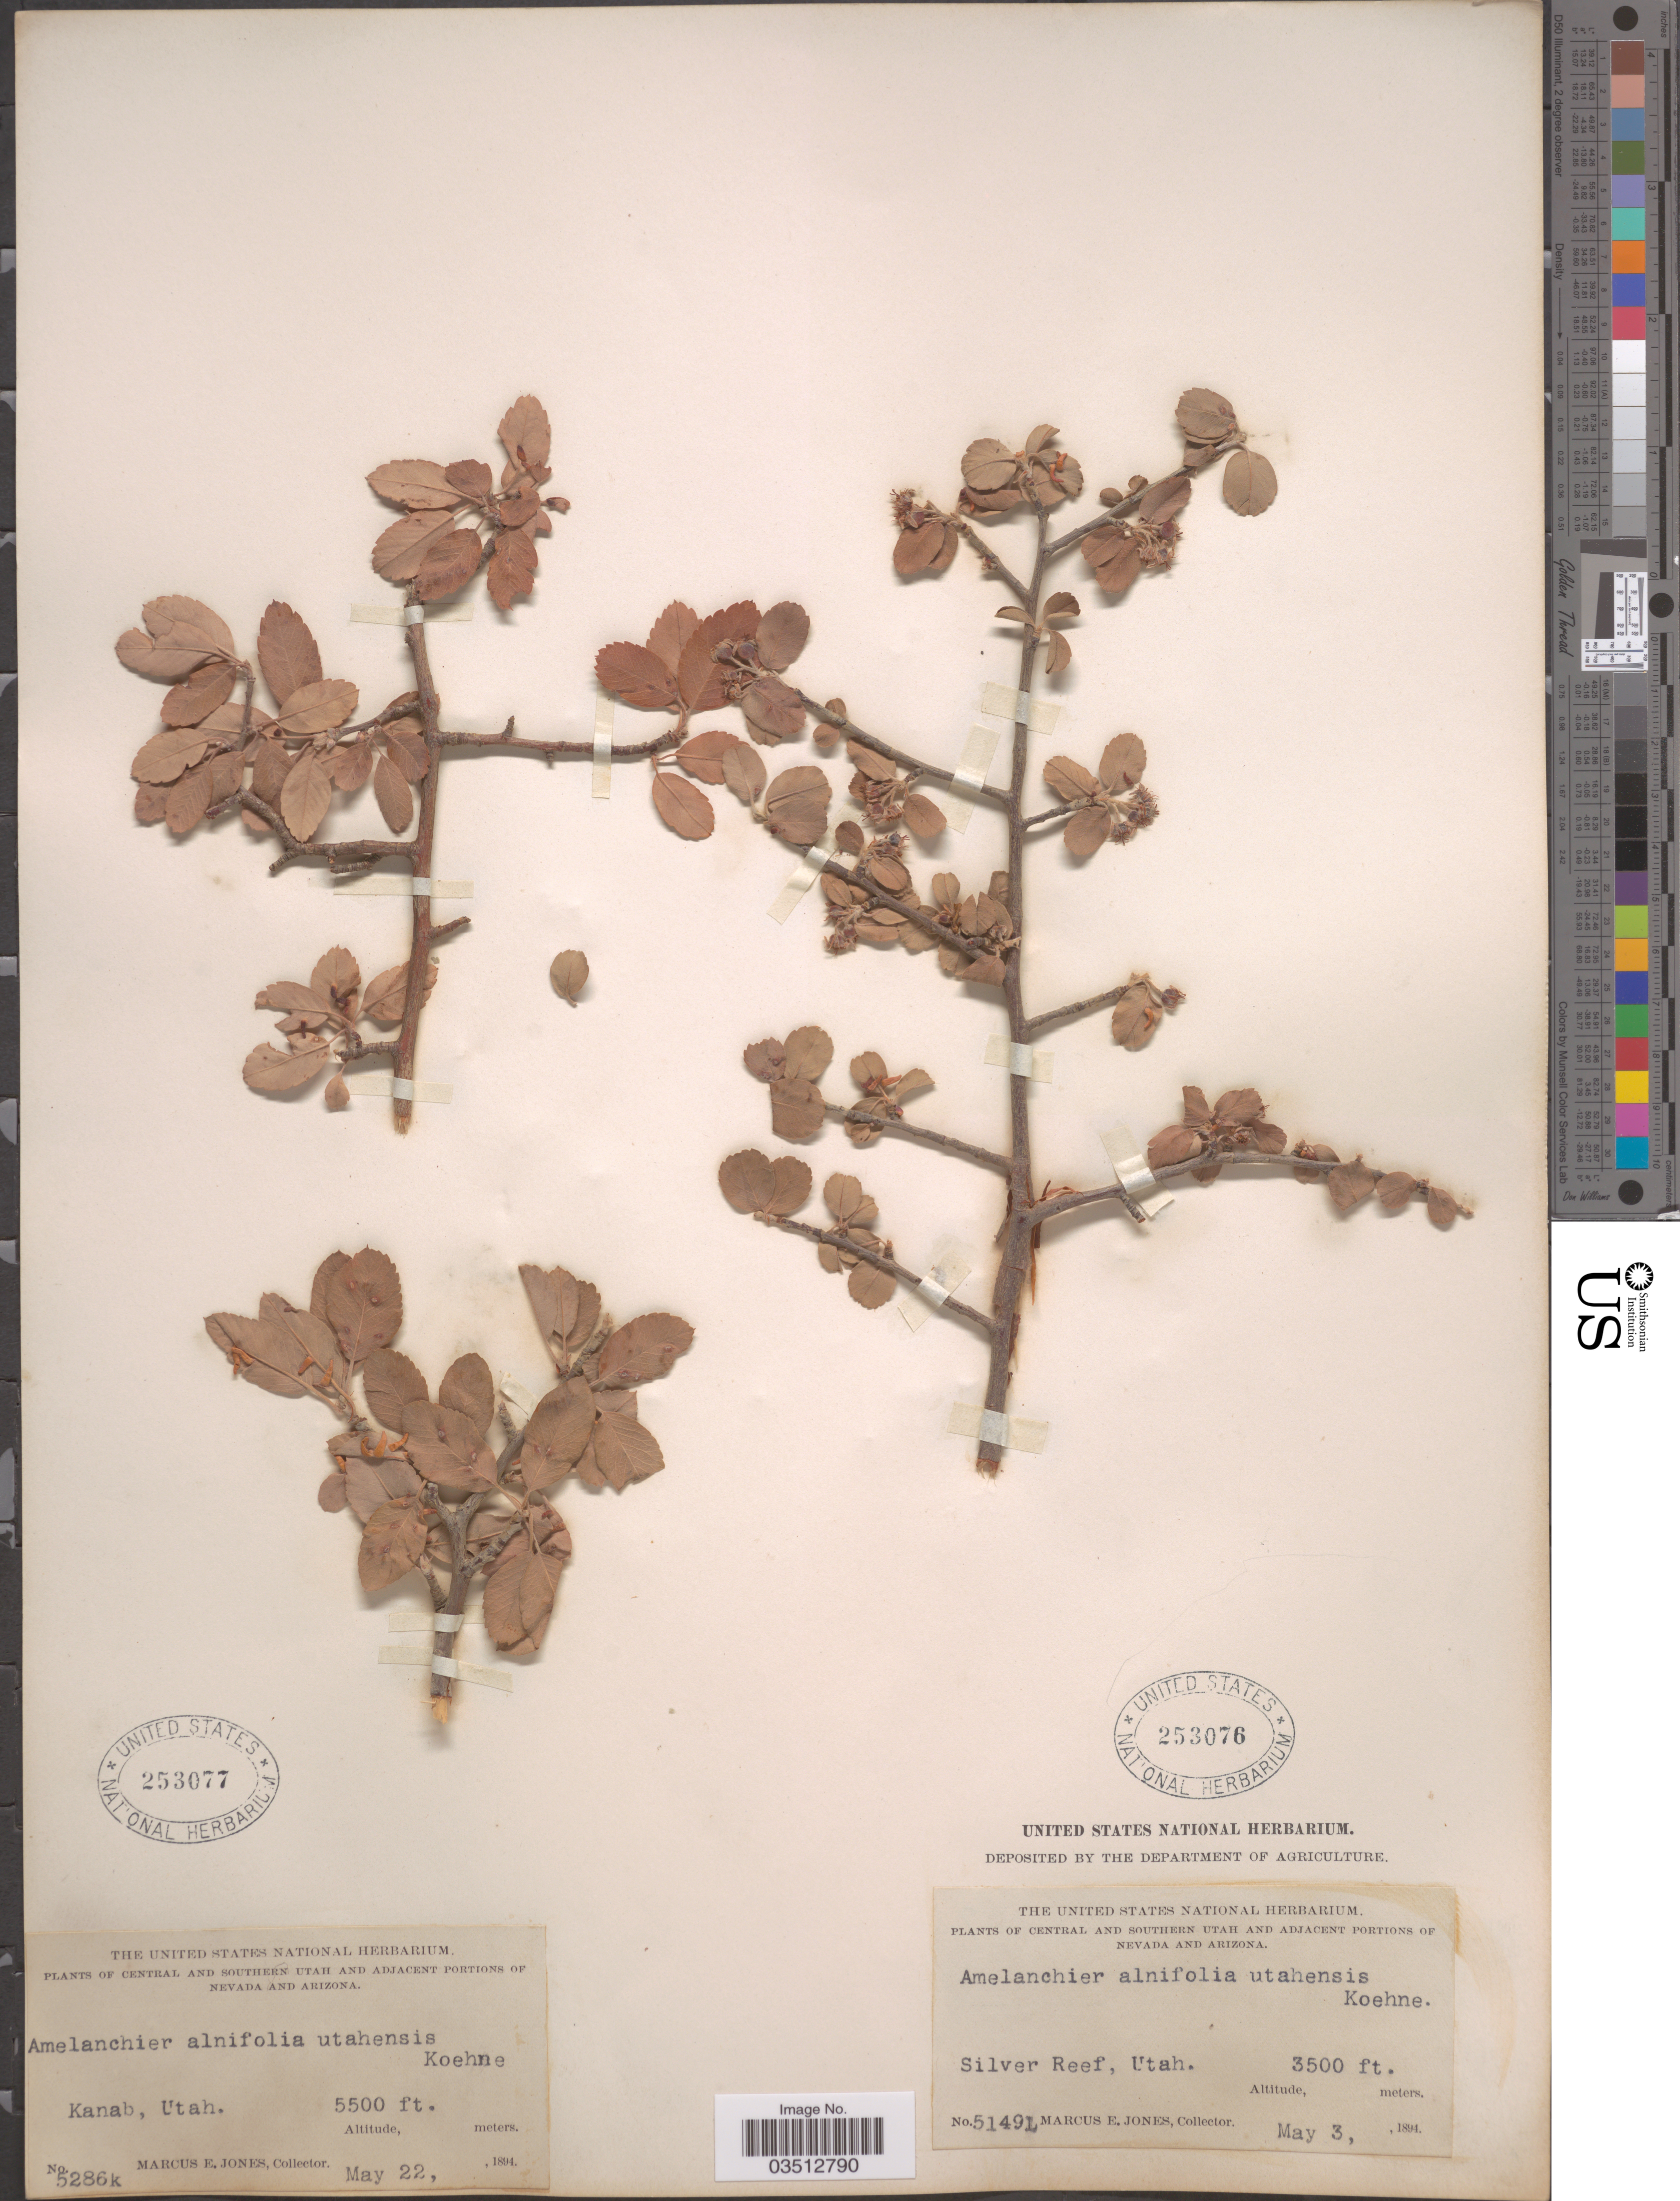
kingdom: Plantae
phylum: Tracheophyta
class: Magnoliopsida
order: Rosales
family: Rosaceae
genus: Amelanchier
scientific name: Amelanchier utahensis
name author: Koehne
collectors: M. E. Jones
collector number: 5286k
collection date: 1894-05-22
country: United States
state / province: Utah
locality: Central and Southern Utah. Kanab.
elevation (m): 1676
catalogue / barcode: US 253077